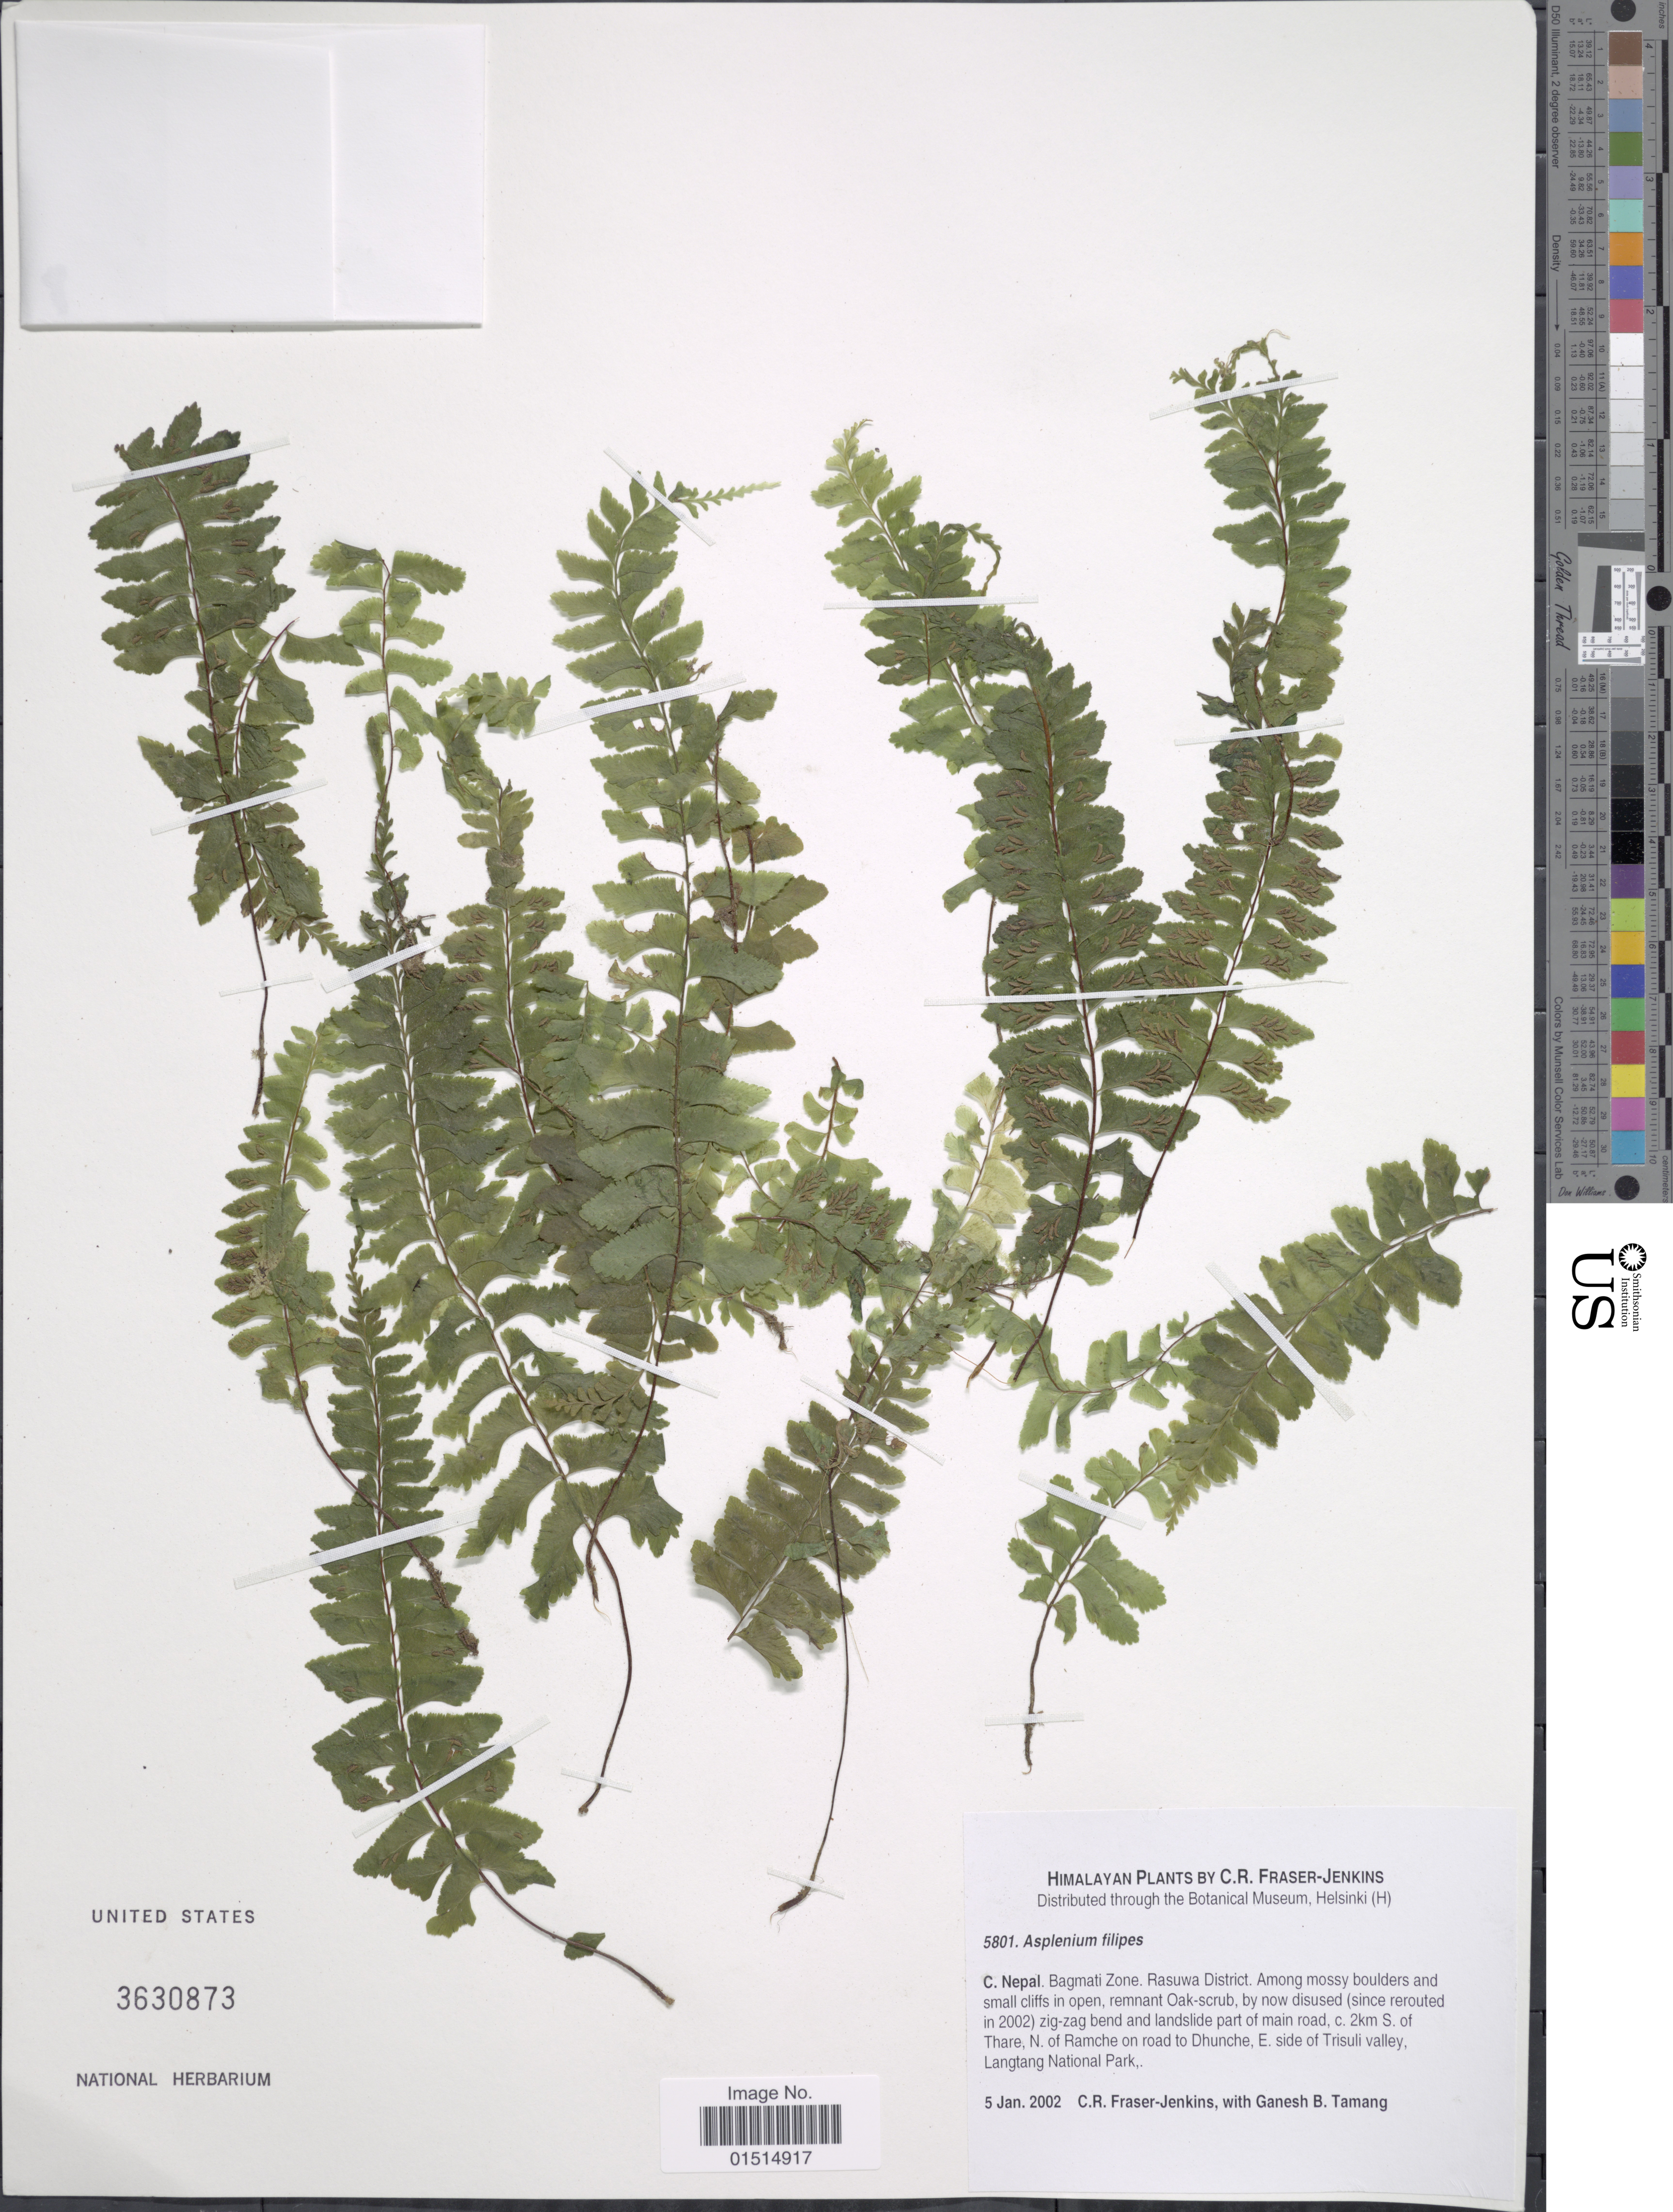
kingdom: Plantae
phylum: Tracheophyta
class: Polypodiopsida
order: Polypodiales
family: Aspleniaceae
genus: Asplenium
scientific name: Asplenium filipes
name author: Copel.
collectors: C. R. Fraser-Jenkins & G. Tamang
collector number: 5801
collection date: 2002-01-05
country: Nepal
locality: C.Nepal. Bagmati Zone. Rasuwa District. Among mossy boulders and small cliffs in open, remnant Oak Scrub, by now disused, zig zag bend and landslide part of main road, c. 2 km S of Thare N of Ramche on road to Dhunche, E side of Trisuli valley, Langtang National Park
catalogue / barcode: US 3630873